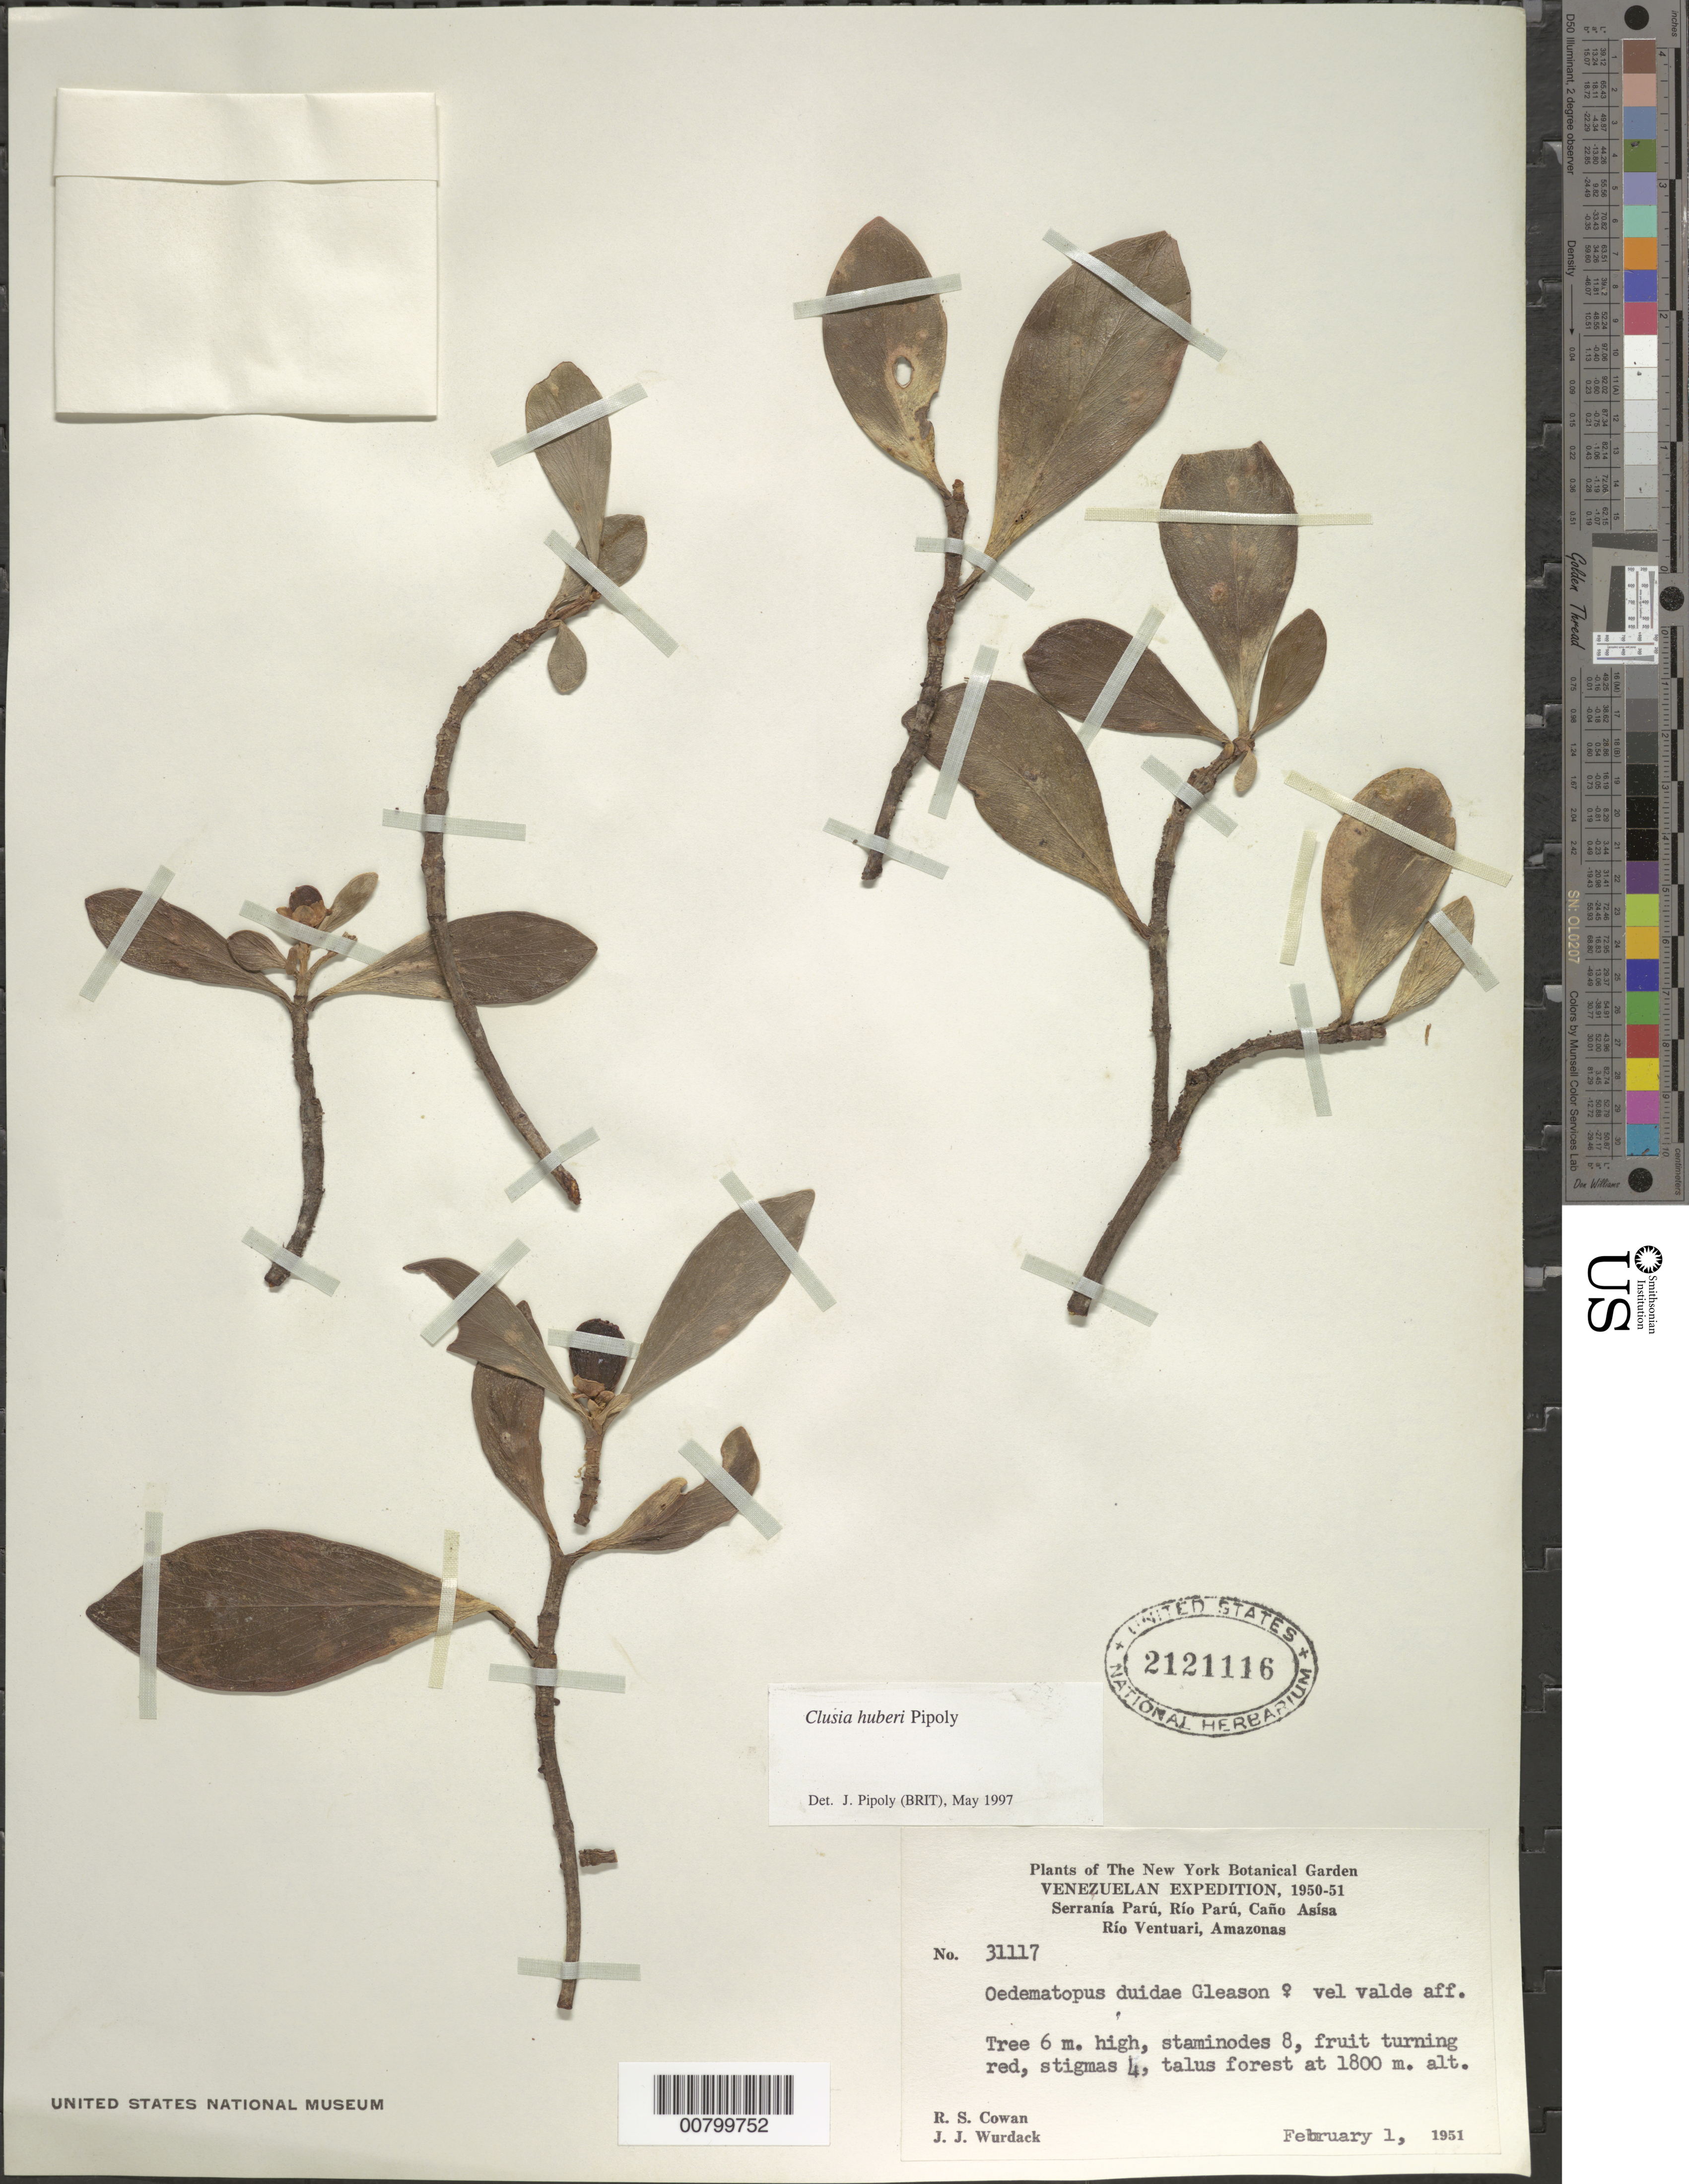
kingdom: Plantae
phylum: Tracheophyta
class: Magnoliopsida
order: Malpighiales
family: Clusiaceae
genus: Clusia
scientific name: Clusia huberi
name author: Pipoly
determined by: Pipoly, J. J., III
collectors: R. S. Cowan & J. J. Wurdack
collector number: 31117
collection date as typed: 1-Feb-51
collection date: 1951-02-01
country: Venezuela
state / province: Amazonas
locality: Serranía Parú, Río Parú, Caño Asísa, Río Ventuari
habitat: Talus forest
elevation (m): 1800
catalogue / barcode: US 2121116